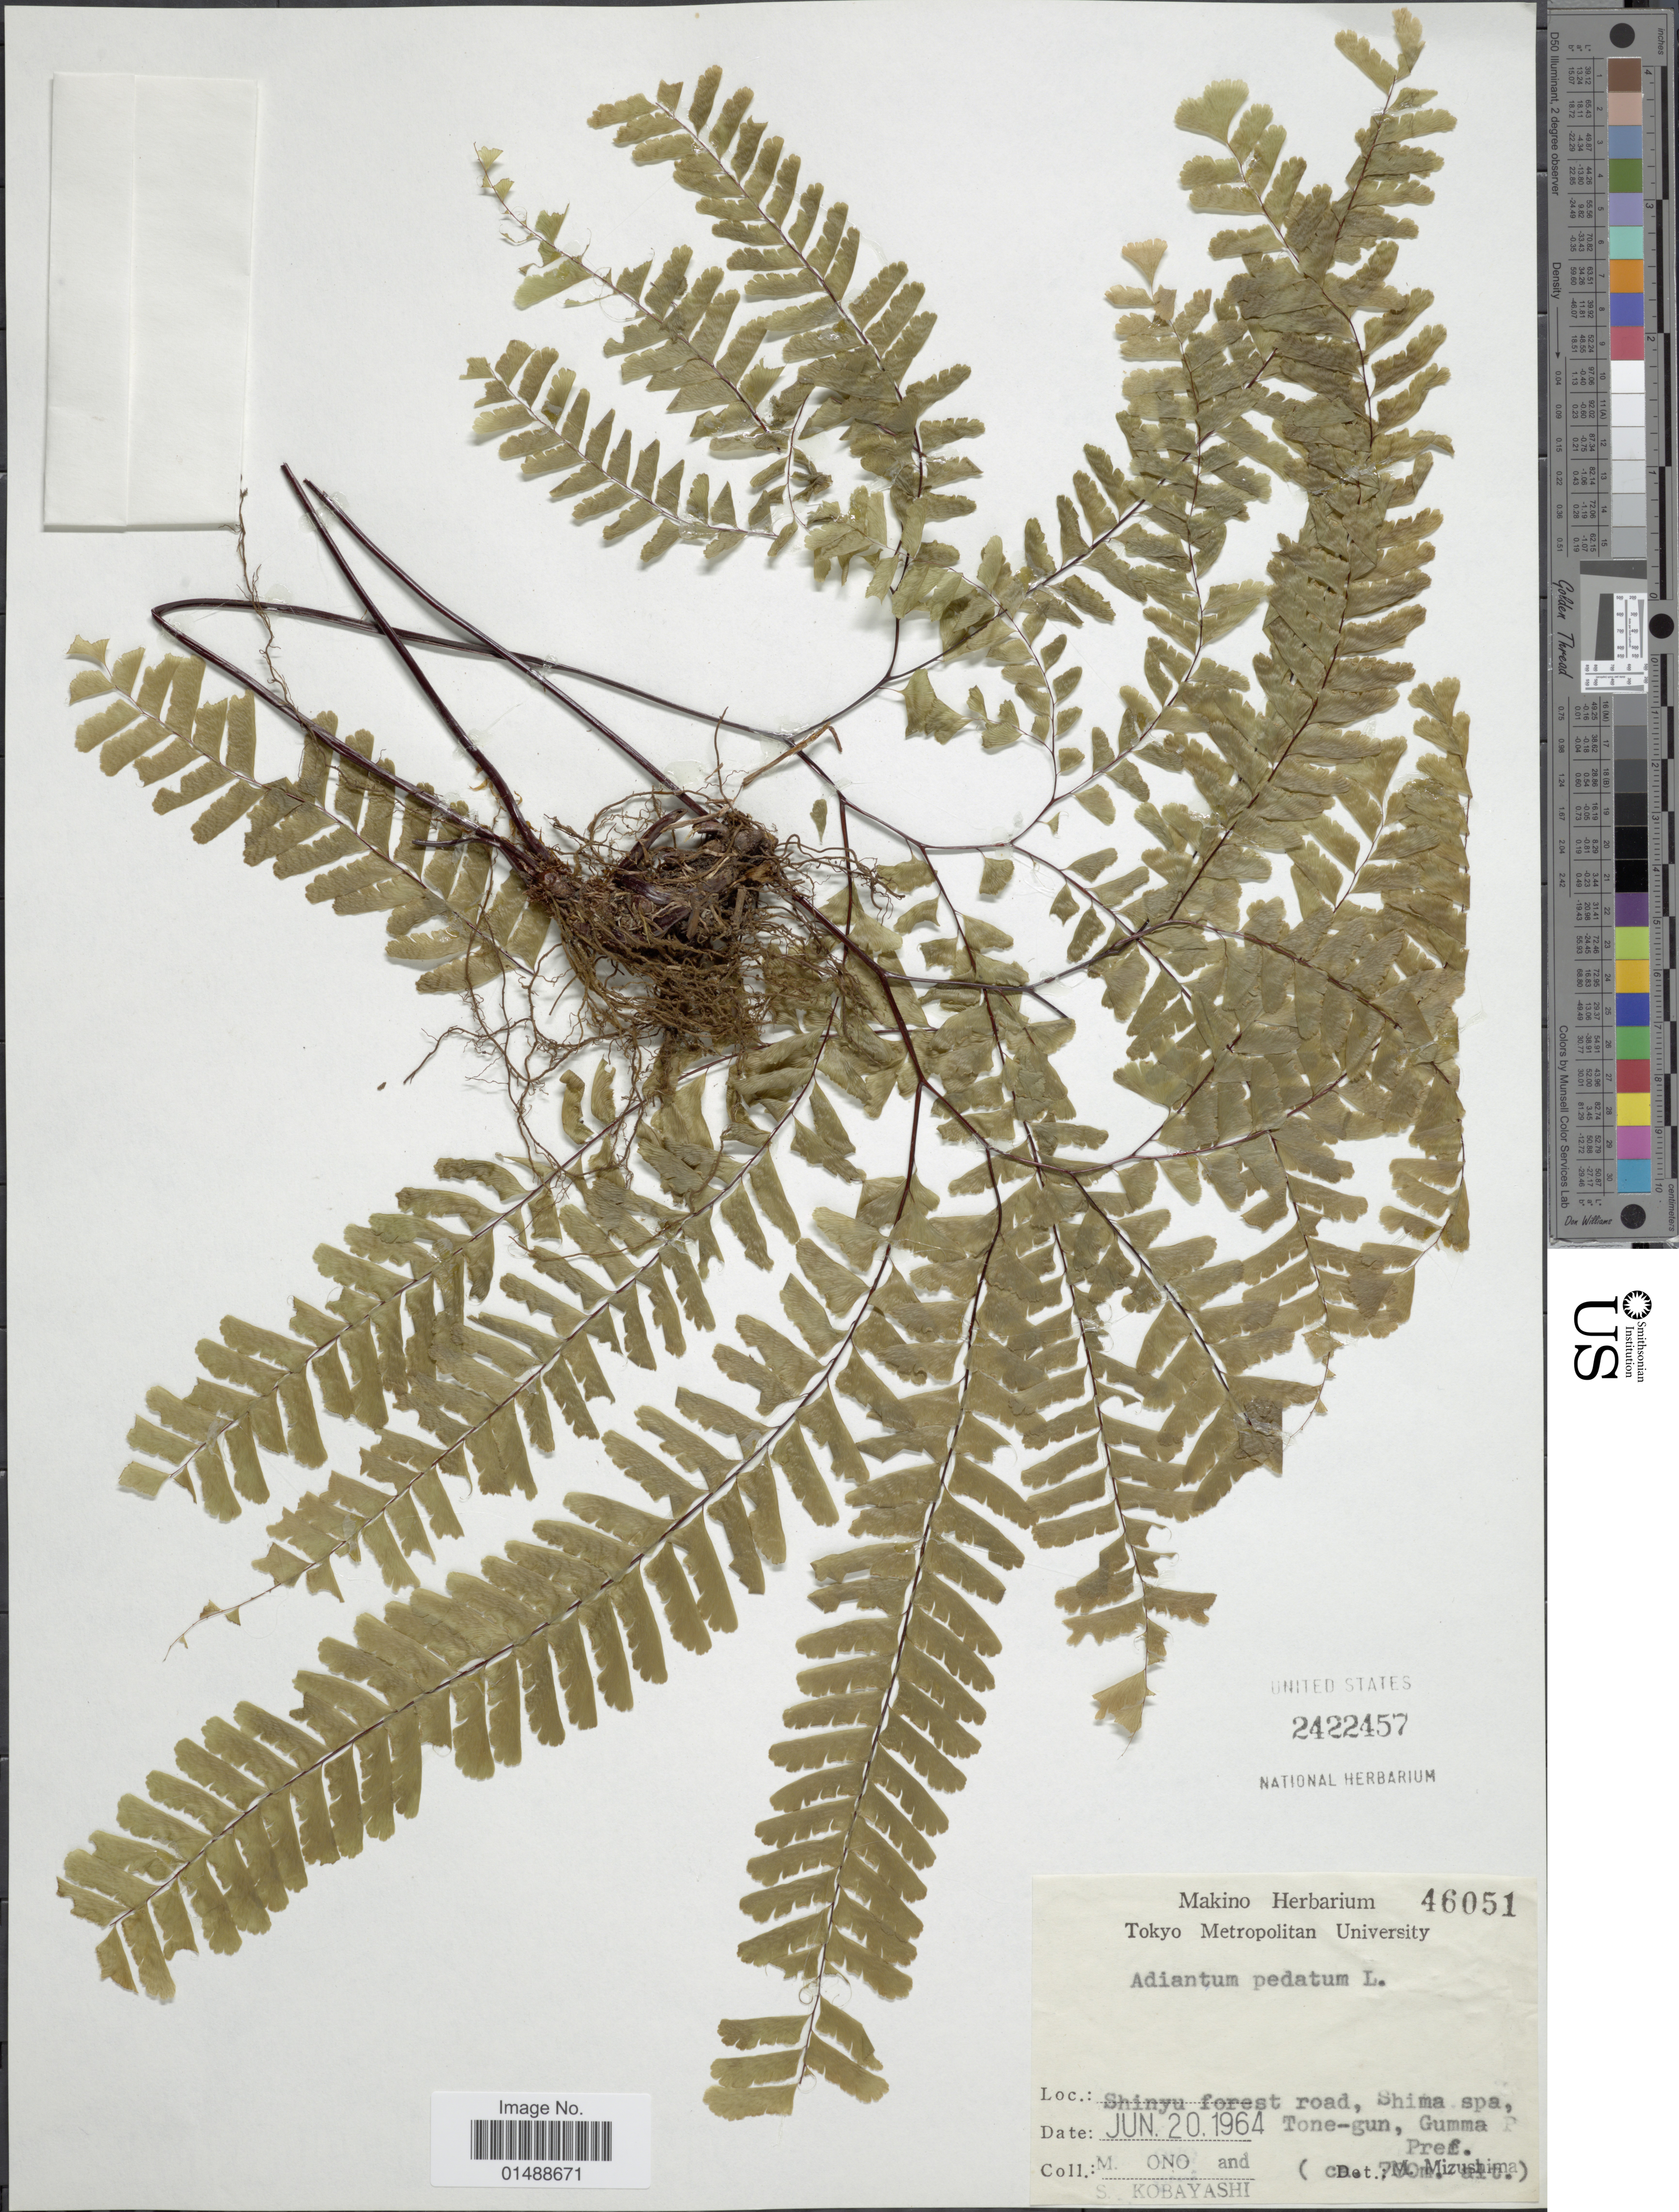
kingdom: Plantae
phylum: Tracheophyta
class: Polypodiopsida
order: Polypodiales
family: Pteridaceae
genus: Adiantum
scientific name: Adiantum pedatum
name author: L.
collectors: M. Ono & S. Kobayashi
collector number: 46051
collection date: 1964-06-20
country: Japan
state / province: Gunma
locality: Japan, Shinyu forest road, Shima spa, Tone-gun, Gumma Pref.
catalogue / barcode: US 2422457